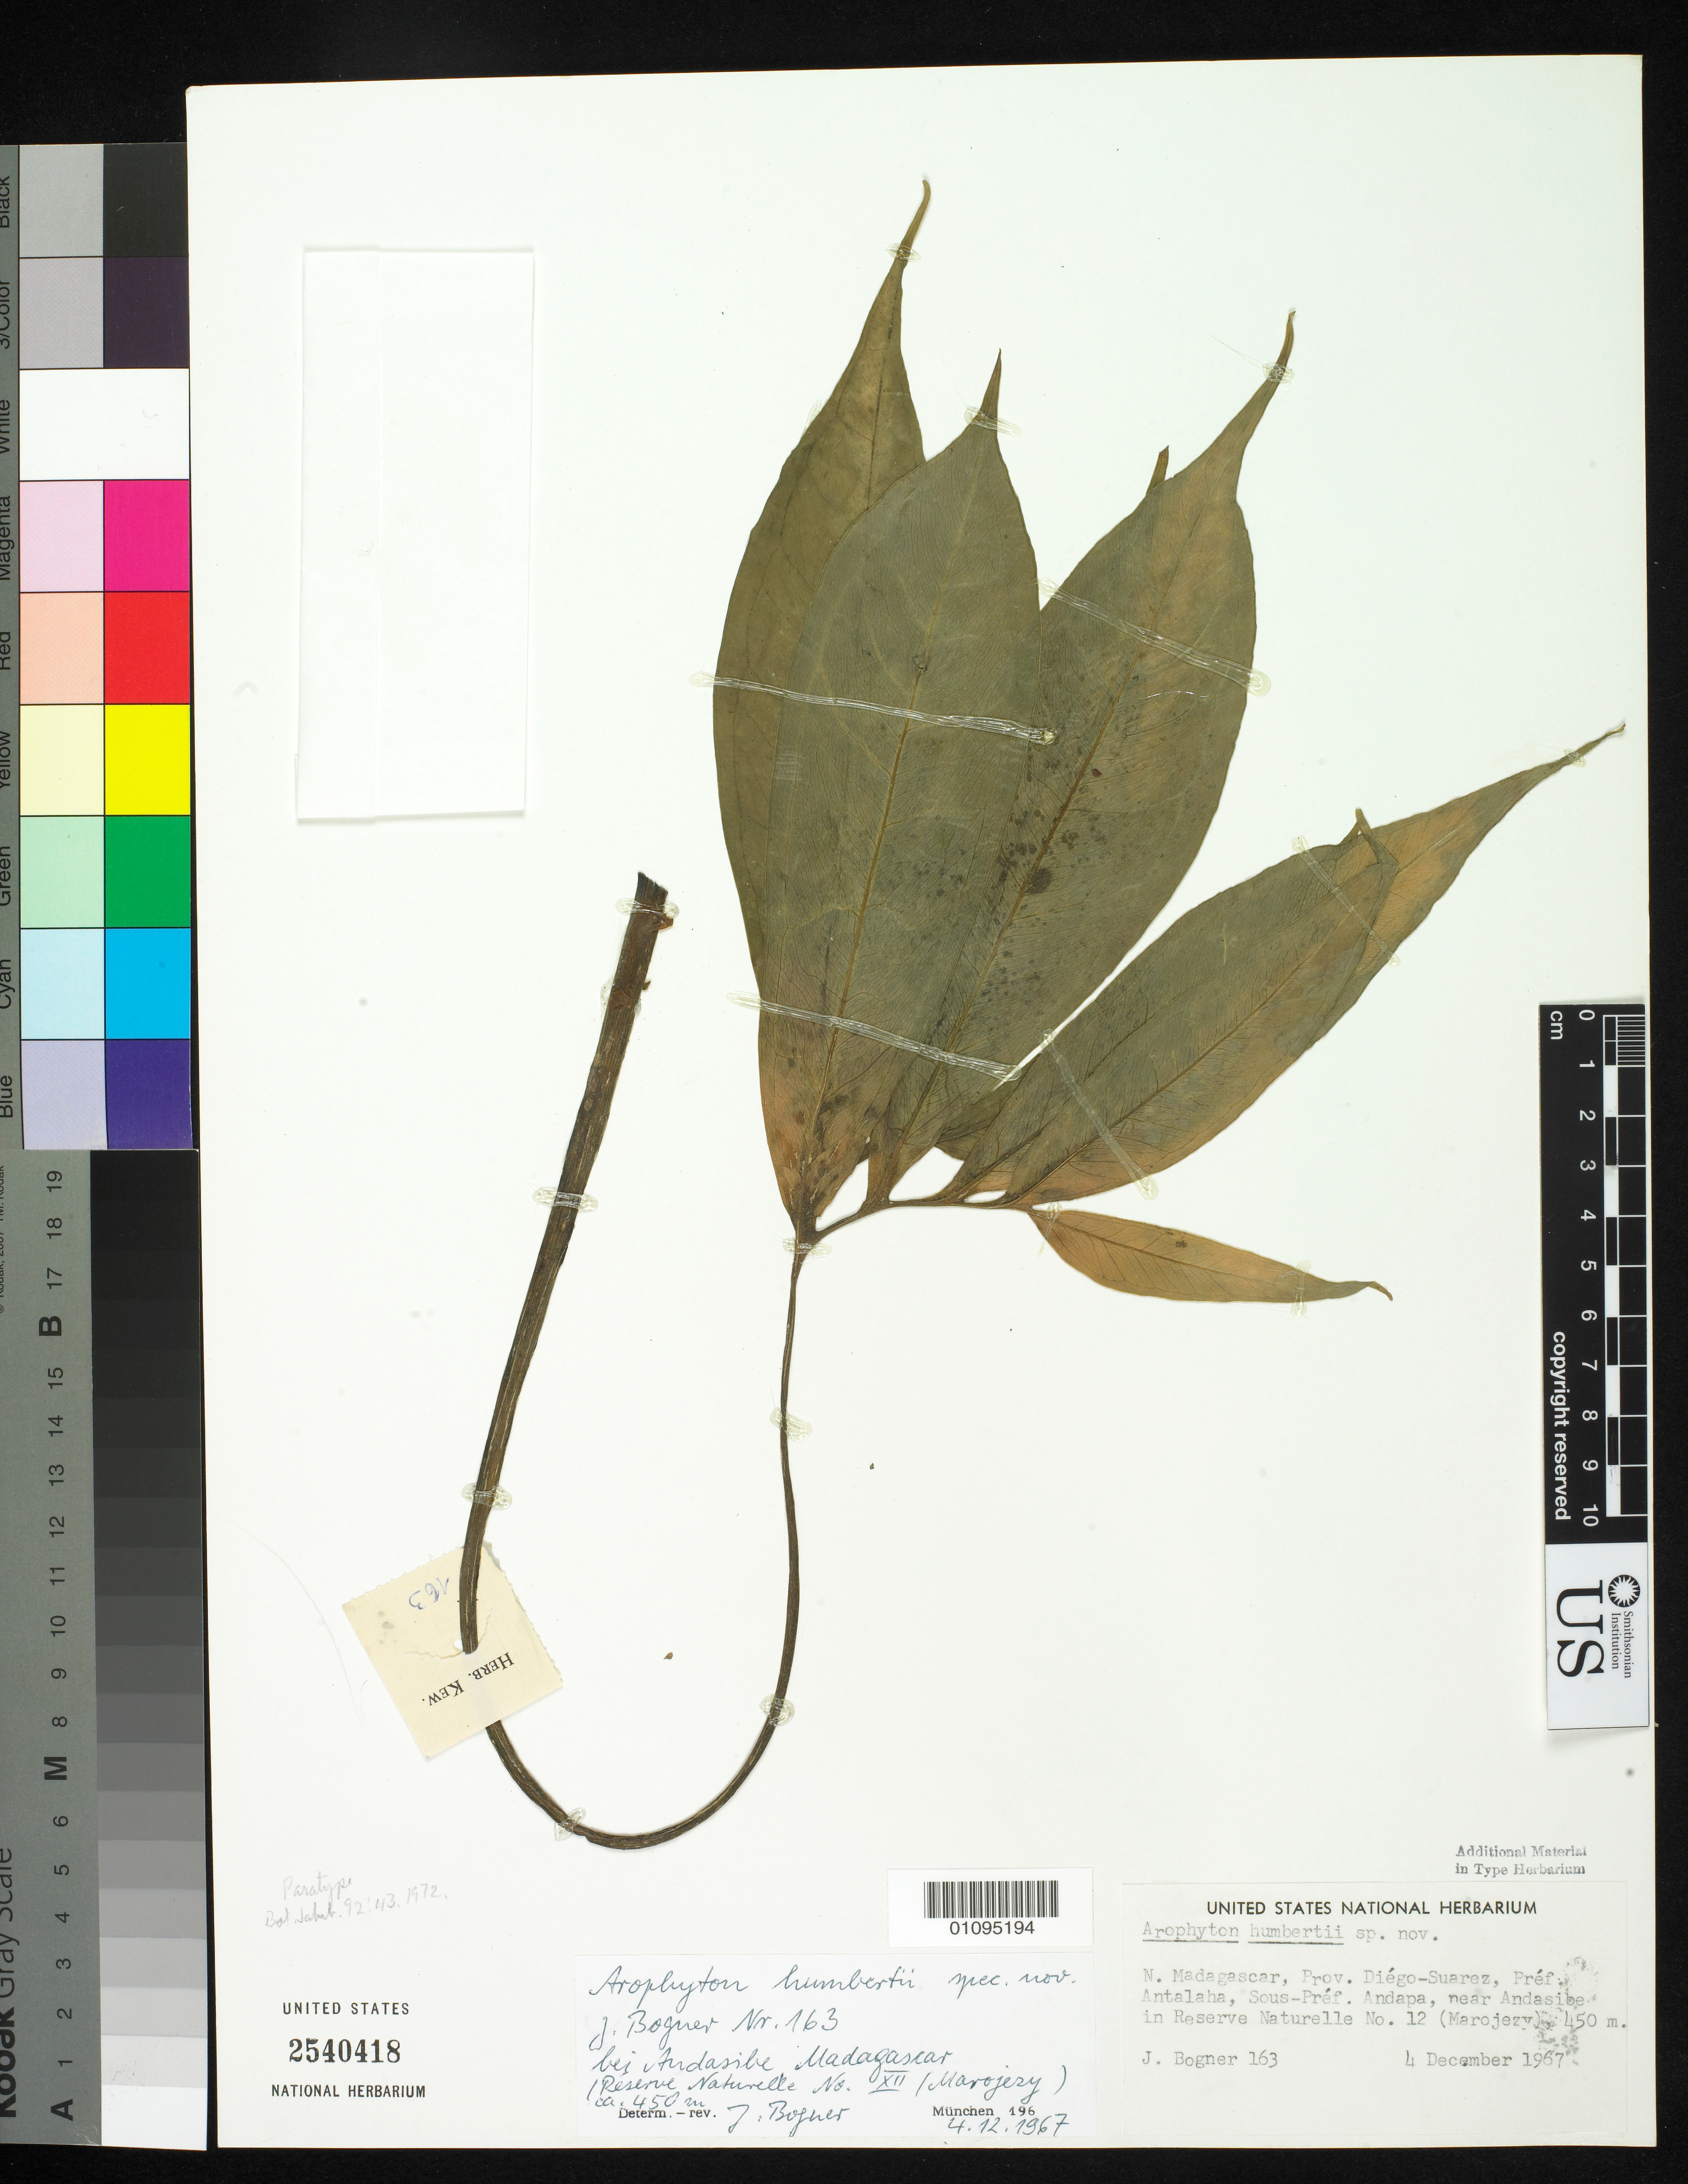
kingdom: Plantae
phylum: Tracheophyta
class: Liliopsida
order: Alismatales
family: Araceae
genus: Arophyton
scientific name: Arophyton humbertii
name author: Bogner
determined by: Bogner, J., Garden Inspector (retired), Botanischer Garten München (GERMANY)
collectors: J. Bogner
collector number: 163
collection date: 1967-12-04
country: Madagascar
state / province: Sava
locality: Pref. Antalaha, sous-pref. Andapa, Beibelaoka (Lokoho), Reserve Naturelle no. 12 (Marojezy).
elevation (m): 450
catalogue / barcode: US 2540418